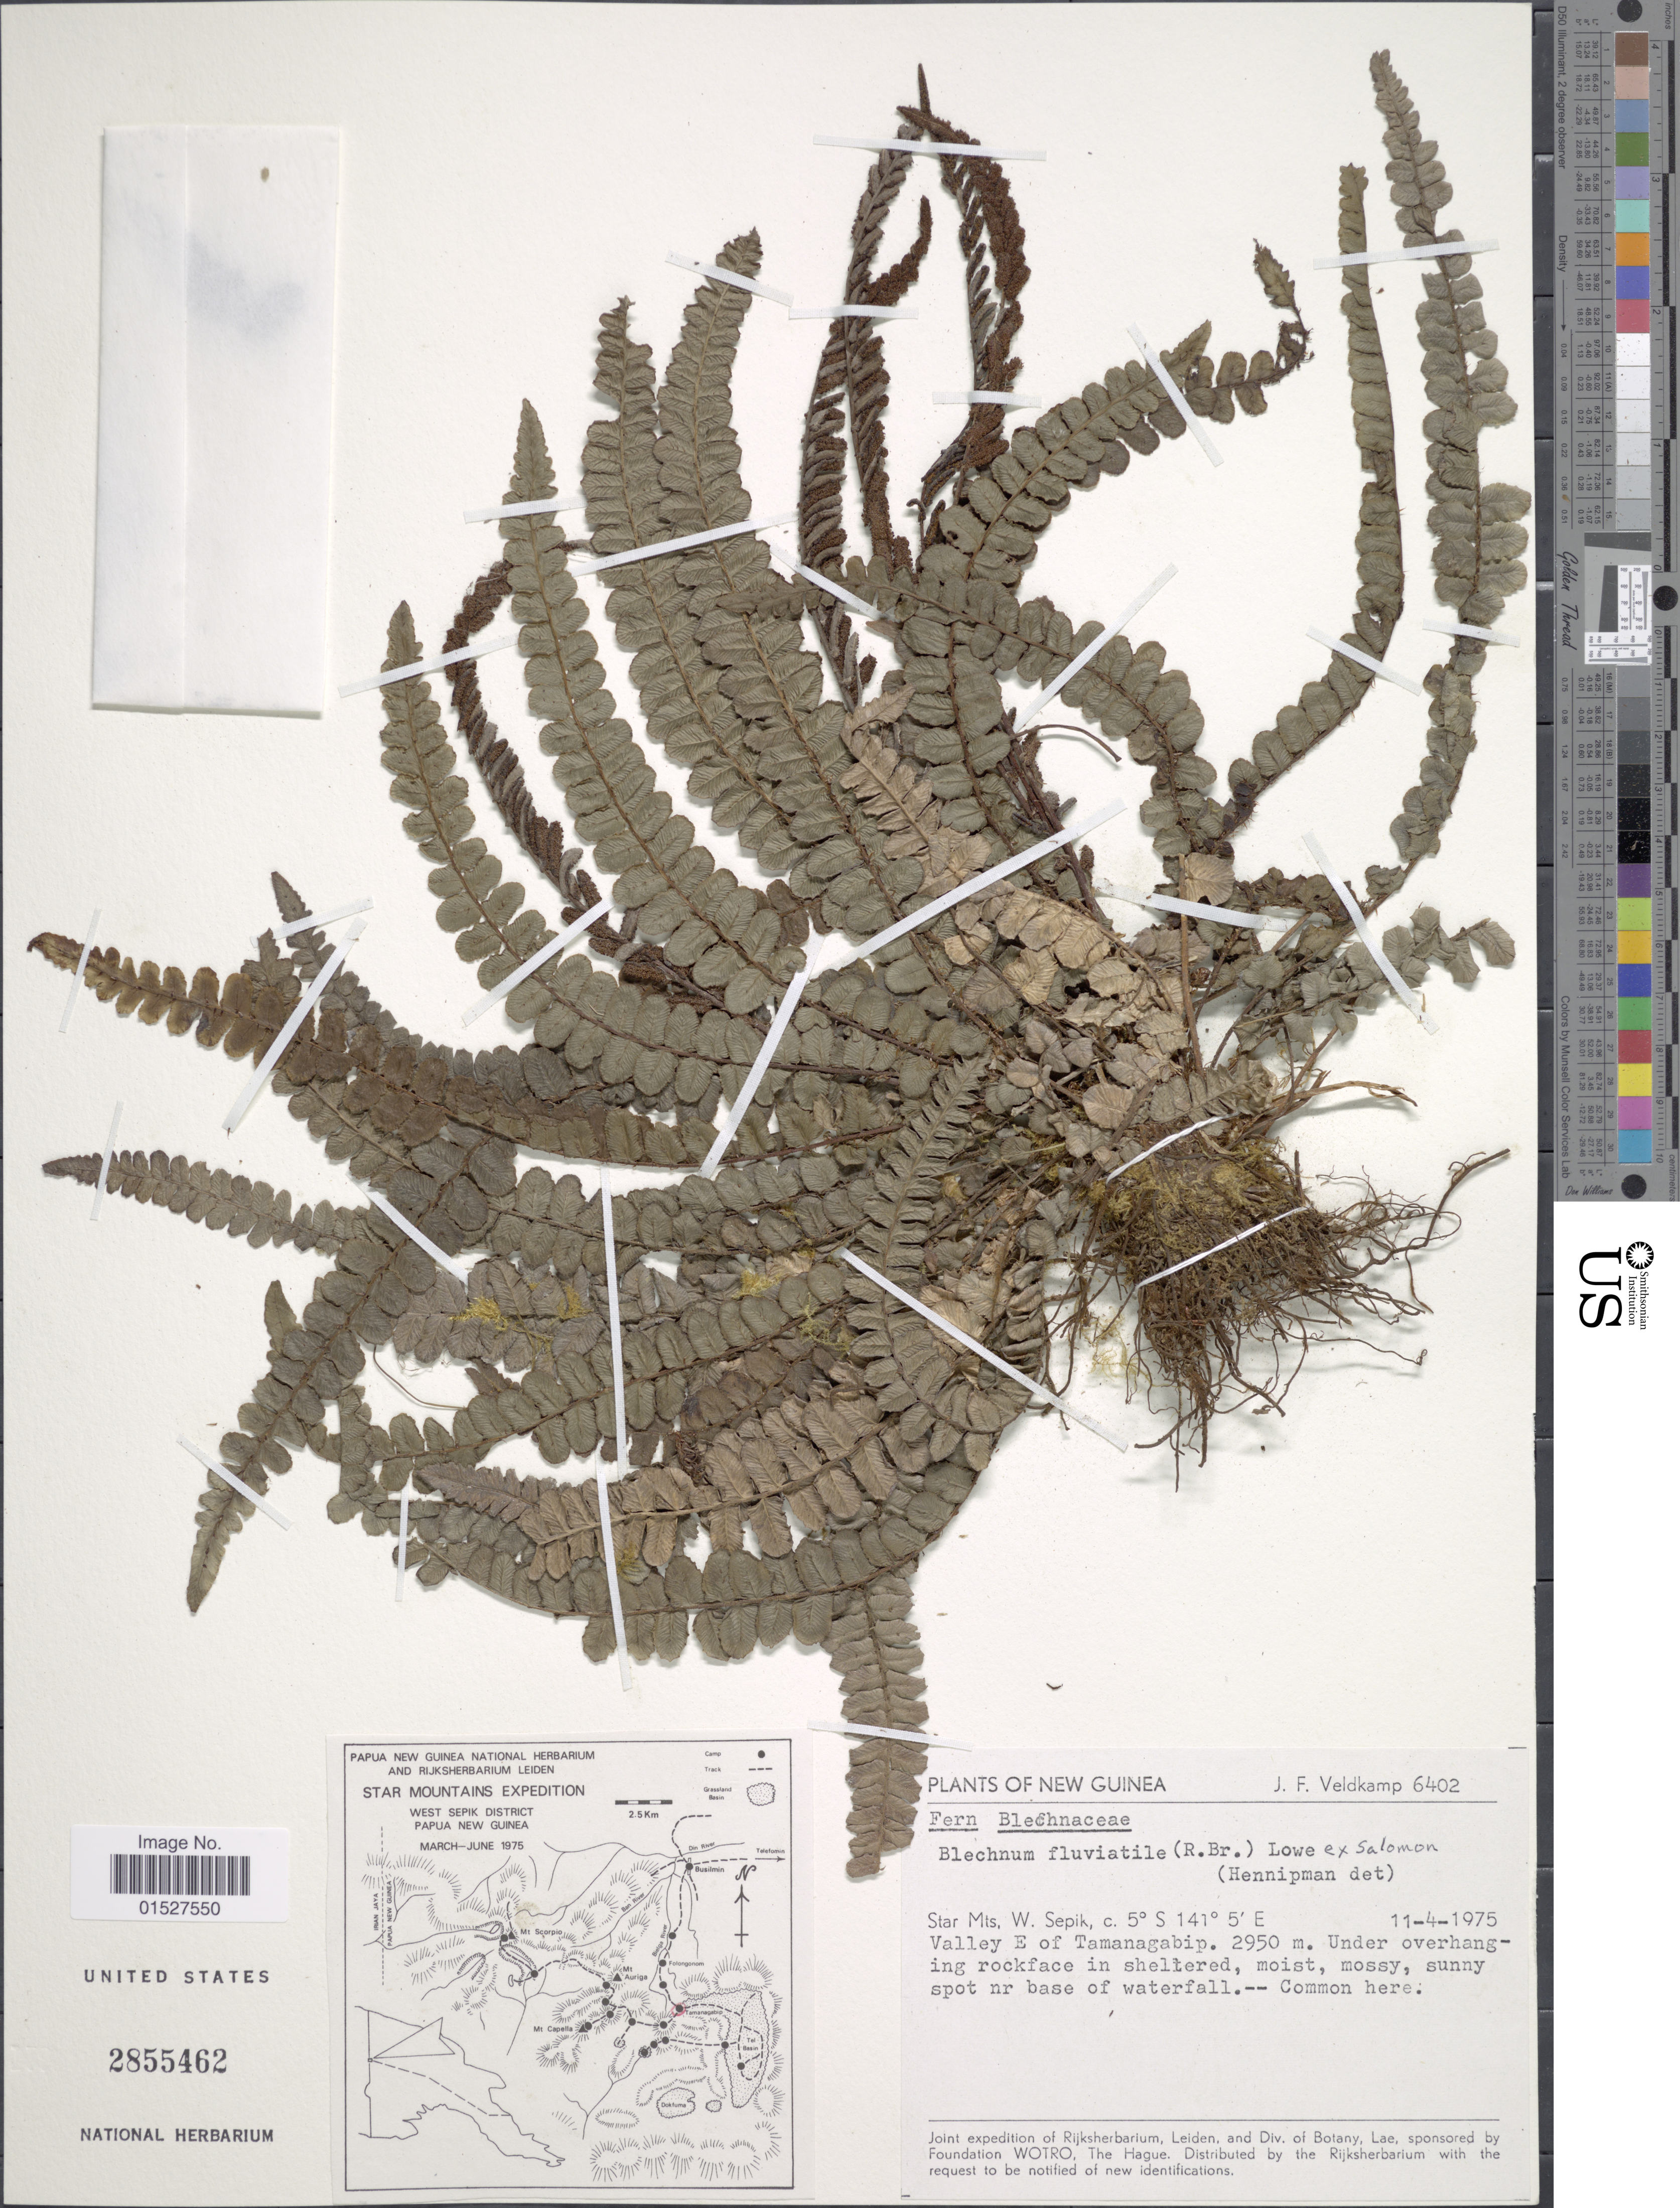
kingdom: Plantae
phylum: Tracheophyta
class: Polypodiopsida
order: Polypodiales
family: Blechnaceae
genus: Blechnum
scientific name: Blechnum fluviatile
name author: (R. Br.) E.J. Lowe ex Salomon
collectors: J. F. Veldkamp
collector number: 6402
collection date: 1975-04-11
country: Papua New Guinea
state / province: Sandaun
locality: New Guinea. Star Mts, West Sepik District. Valley E of Tamanagabip. Star Mountains.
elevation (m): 2950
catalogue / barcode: US 2855462